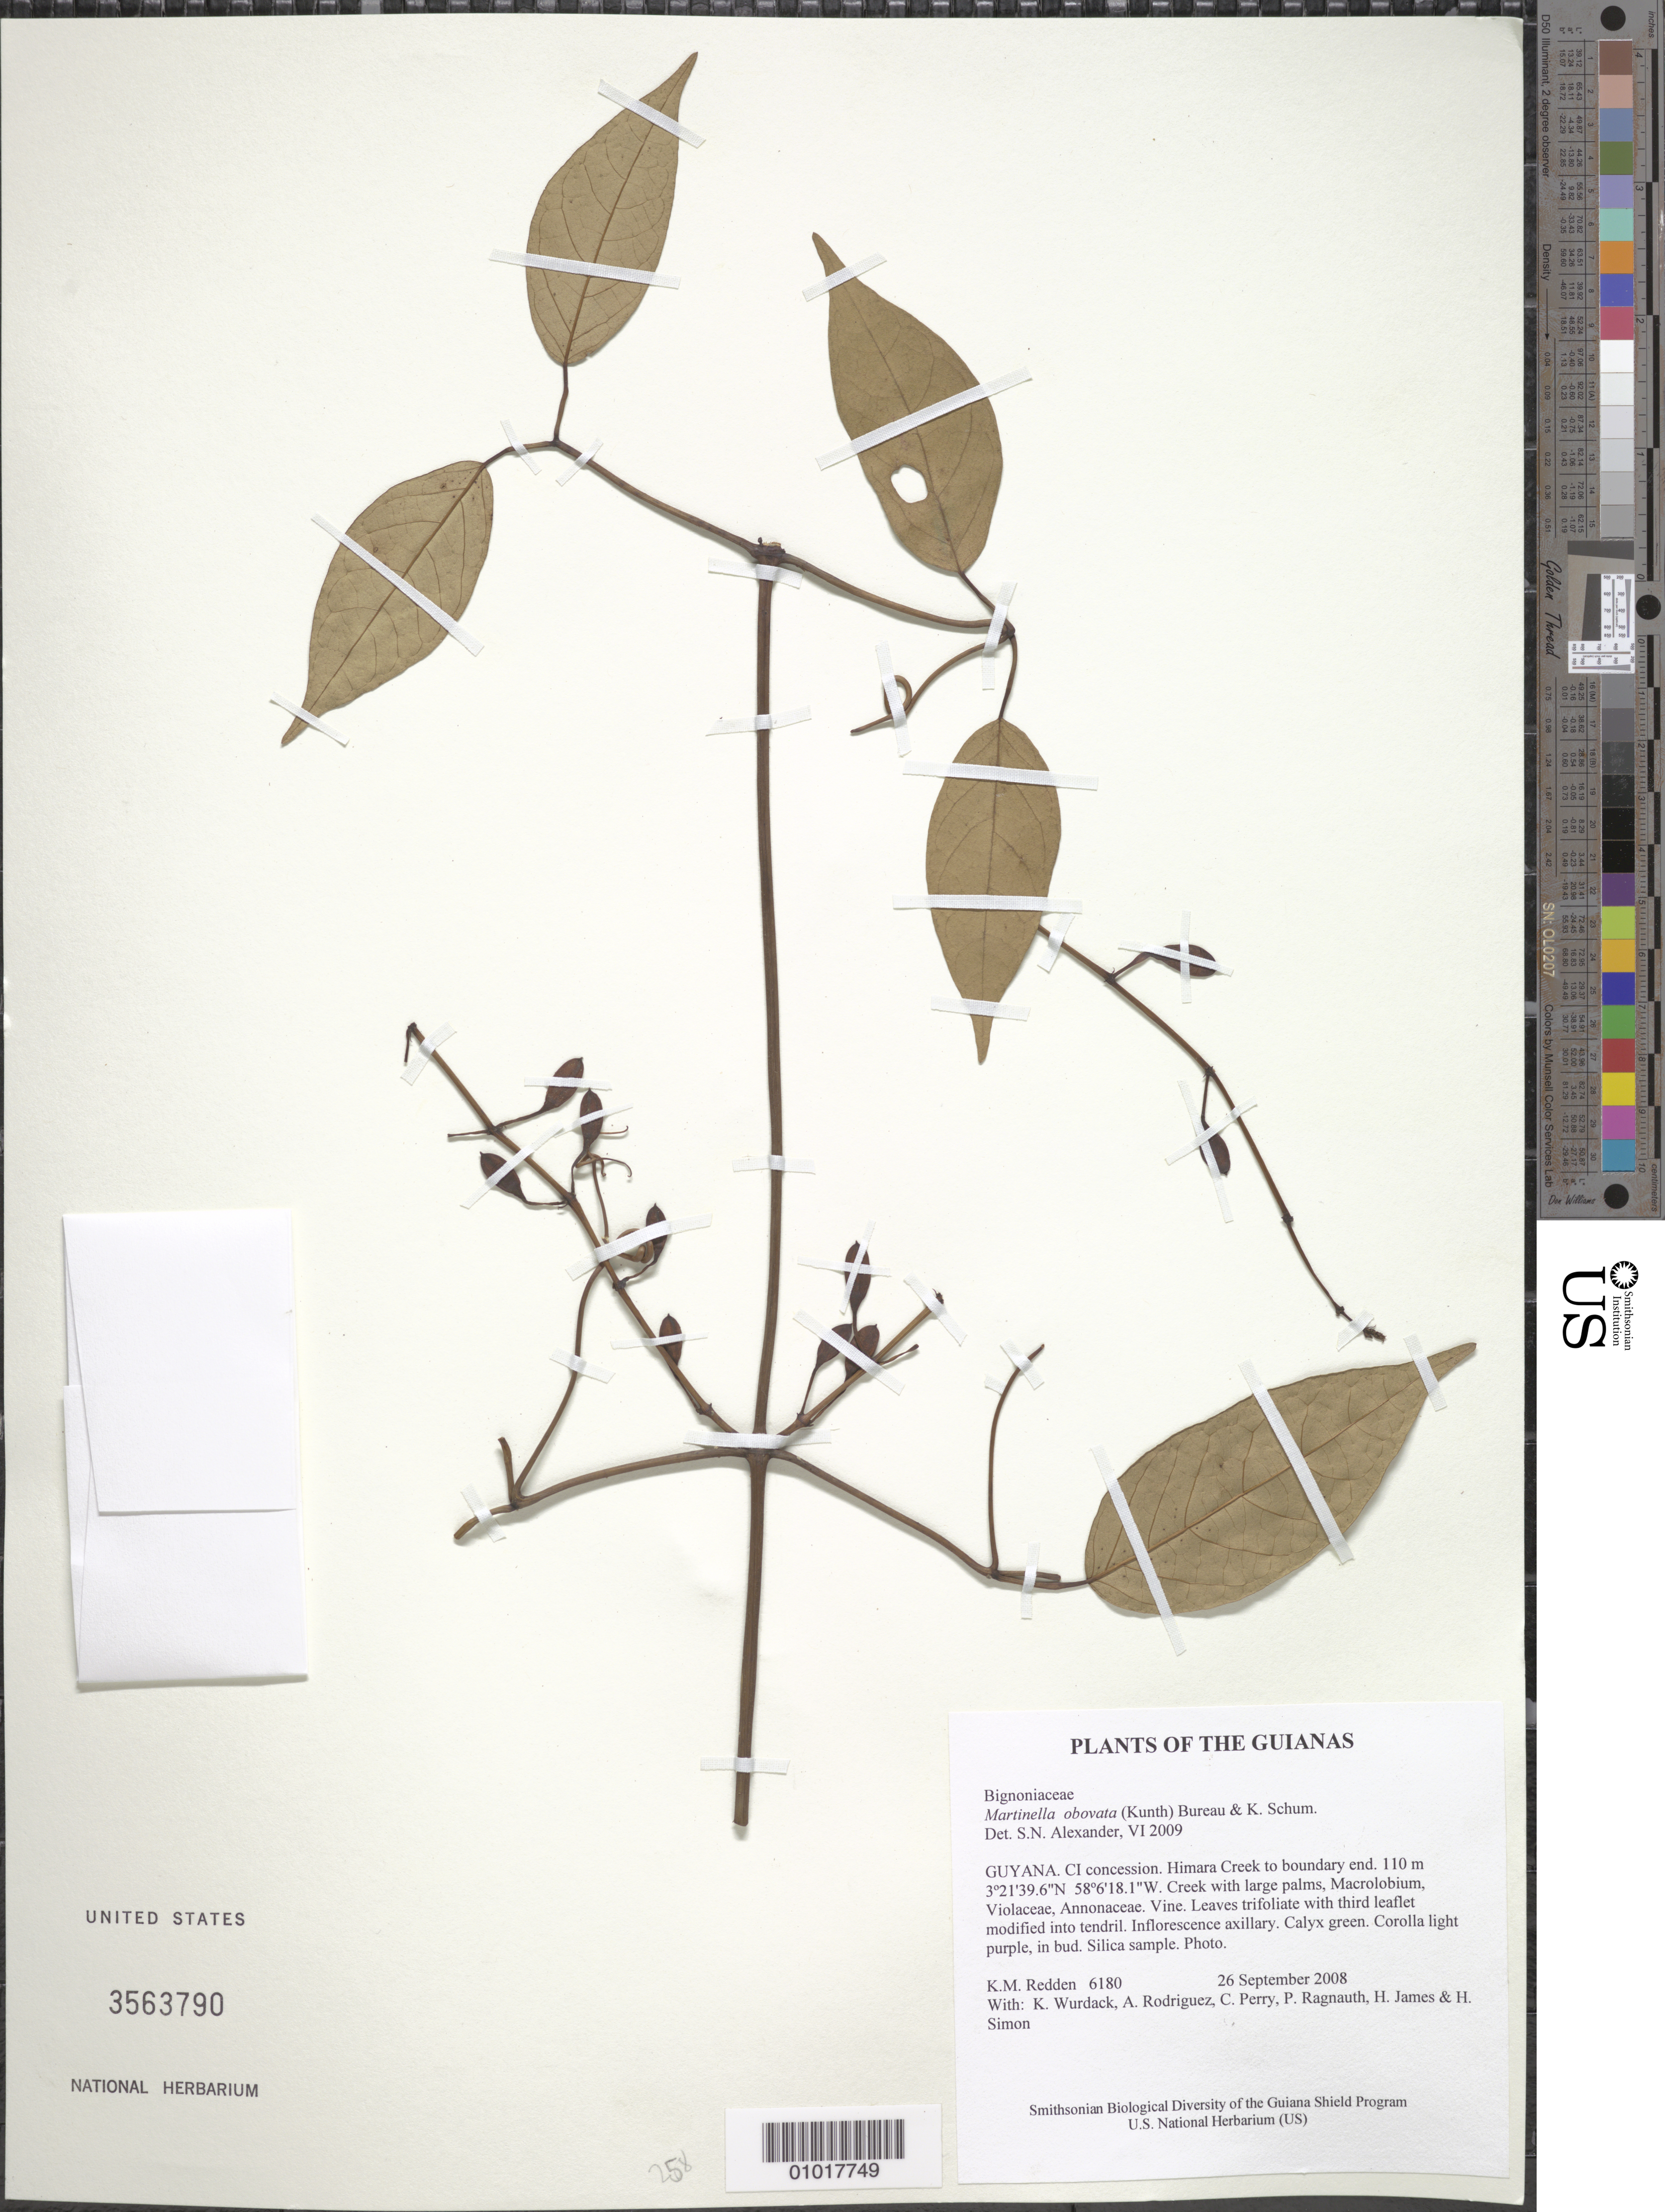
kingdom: Plantae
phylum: Tracheophyta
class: Magnoliopsida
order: Lamiales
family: Bignoniaceae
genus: Martinella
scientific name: Martinella obovata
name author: (Kunth) Bureau & K. Schum.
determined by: Alexander, S. N.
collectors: K. M. Redden, K. Wurdack, A. Rodriguez, C. Perry, P. Ragnauth, H. James & H. Simon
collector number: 6180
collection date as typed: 26 September 2008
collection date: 2008-09-26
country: Guyana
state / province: U. Takutu-U. Essequibo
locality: CI concession. Himara Creek to boundary end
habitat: Creek with large palms, Macrolobium, Violaceae, Annonaceae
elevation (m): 110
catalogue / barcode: US 3563790